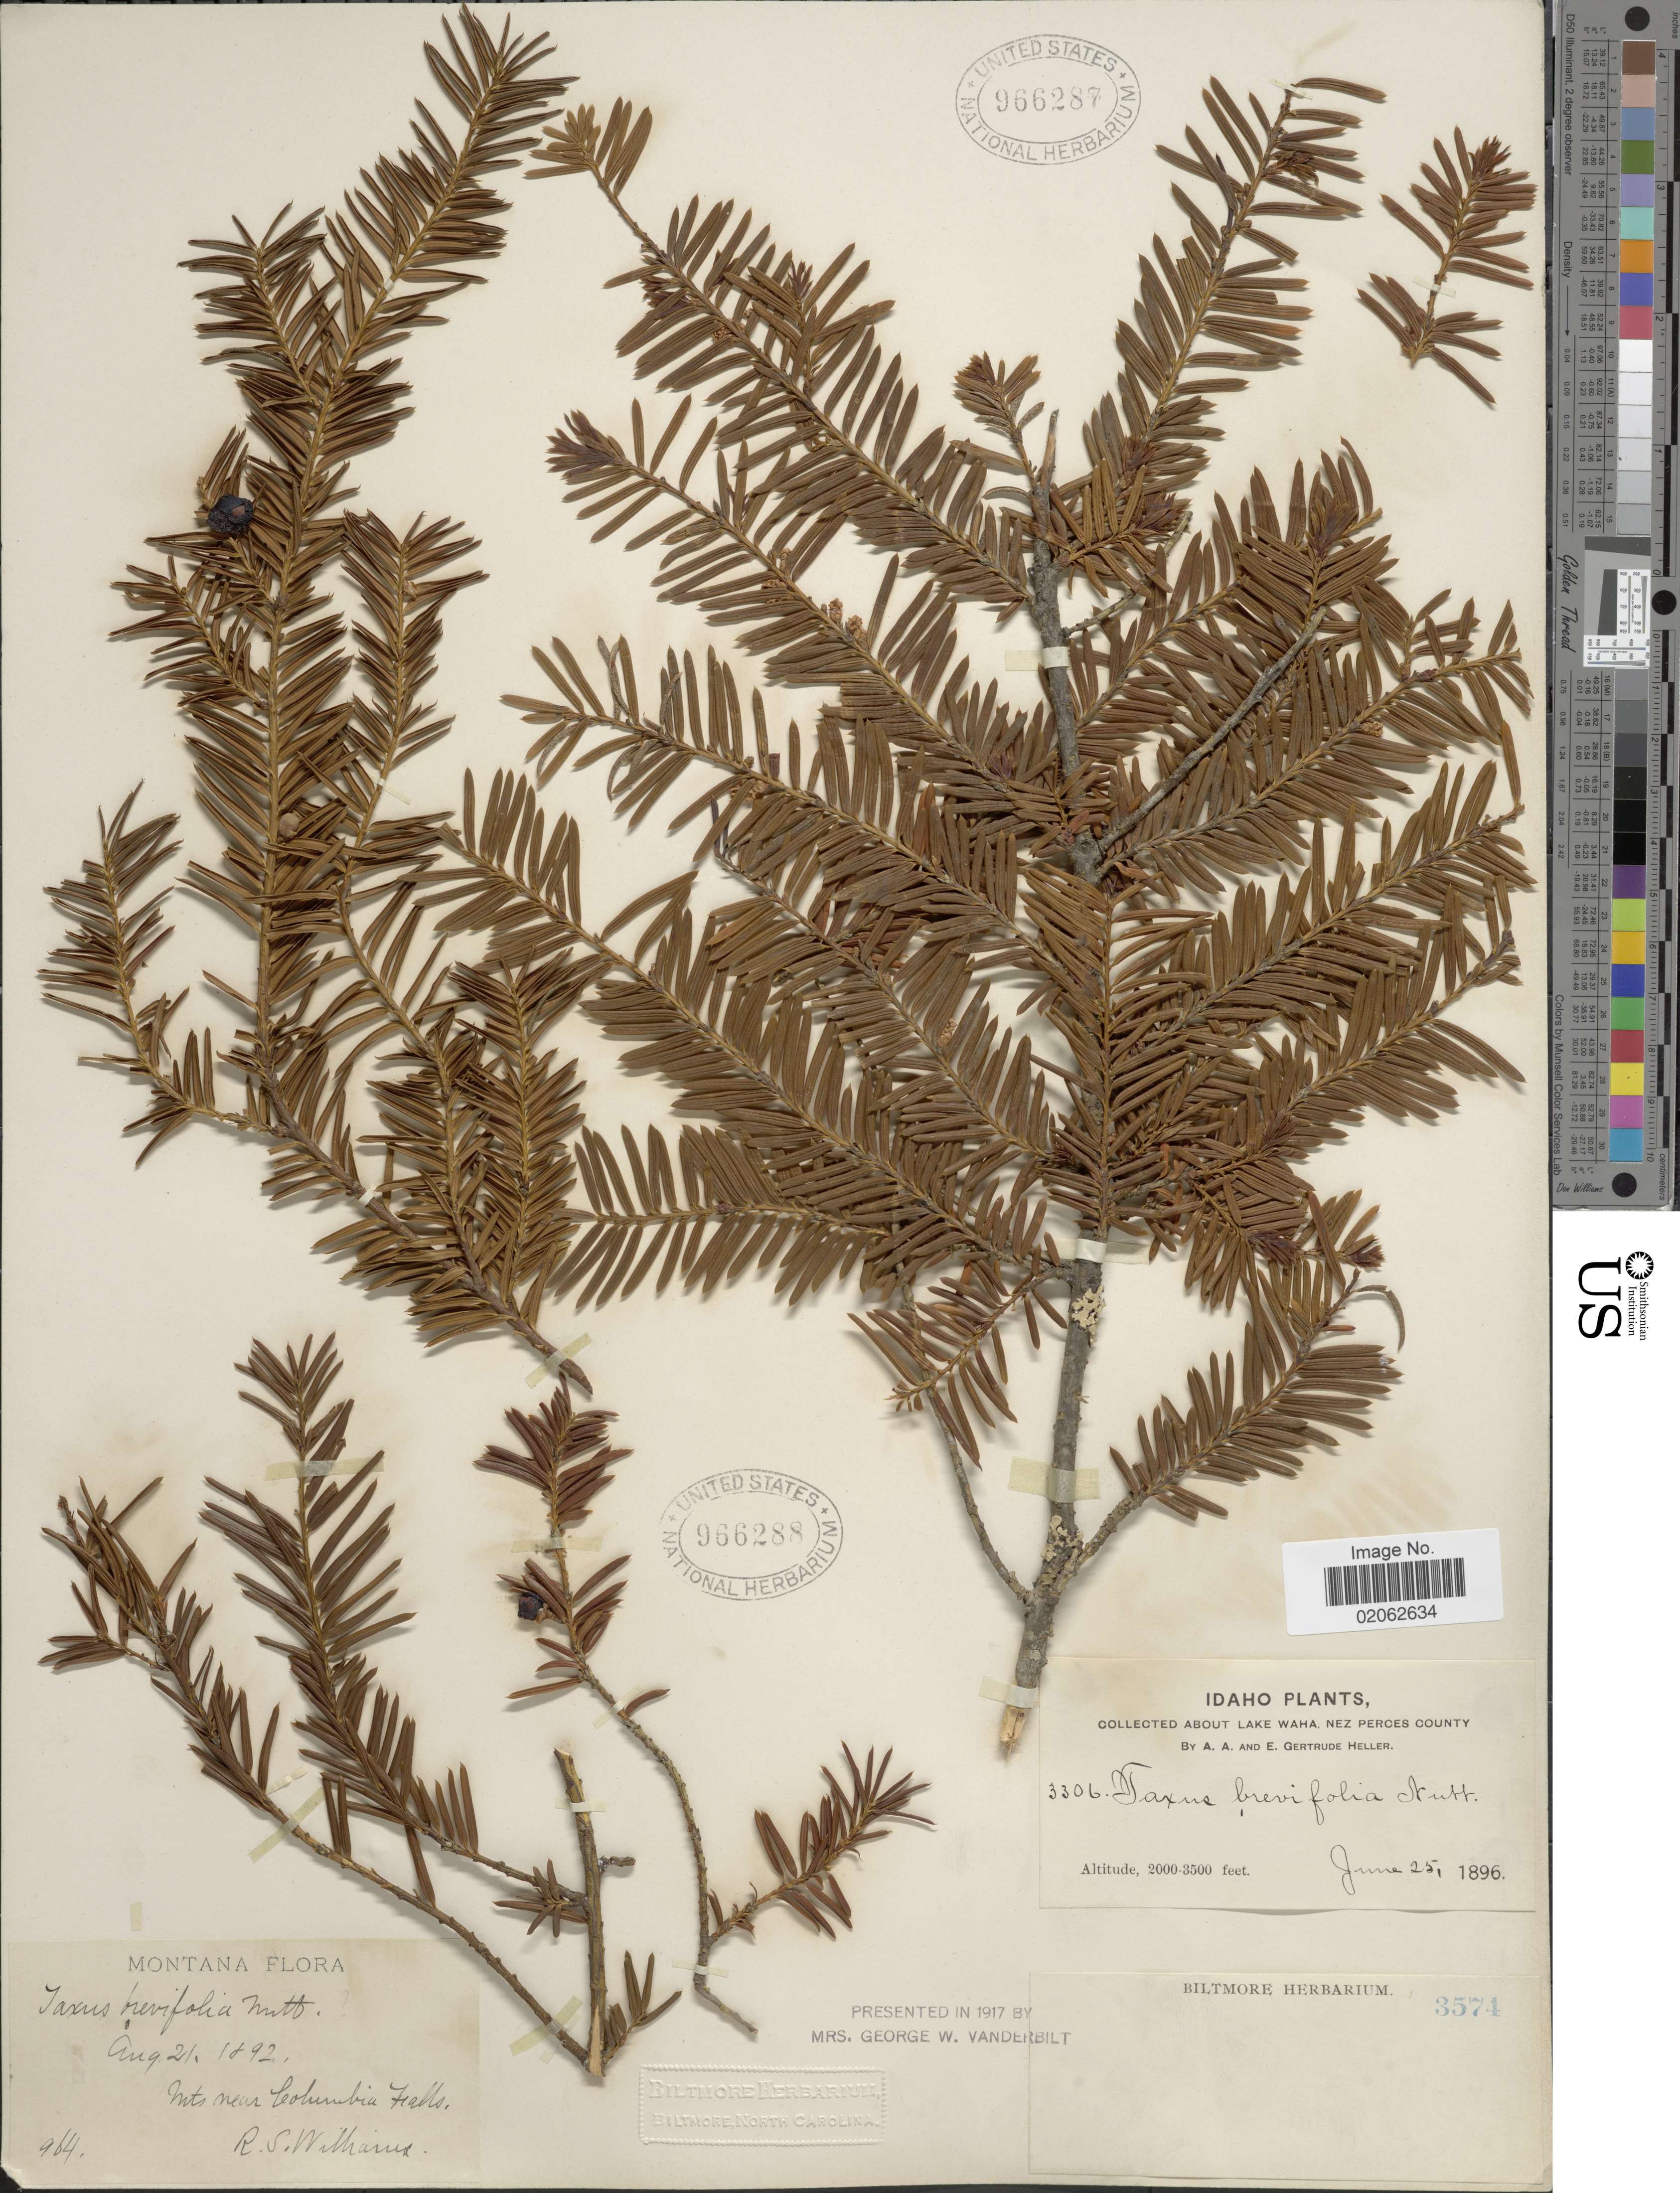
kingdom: Plantae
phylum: Tracheophyta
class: Pinopsida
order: Pinales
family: Taxaceae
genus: Taxus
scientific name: Taxus brevifolia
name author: Nutt.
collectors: A. A. Heller & E. Gertrude Heller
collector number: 3306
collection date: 1896-06-25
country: United States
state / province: Idaho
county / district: Nez Perce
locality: About Lake Waha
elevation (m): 610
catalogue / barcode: US 966288-2